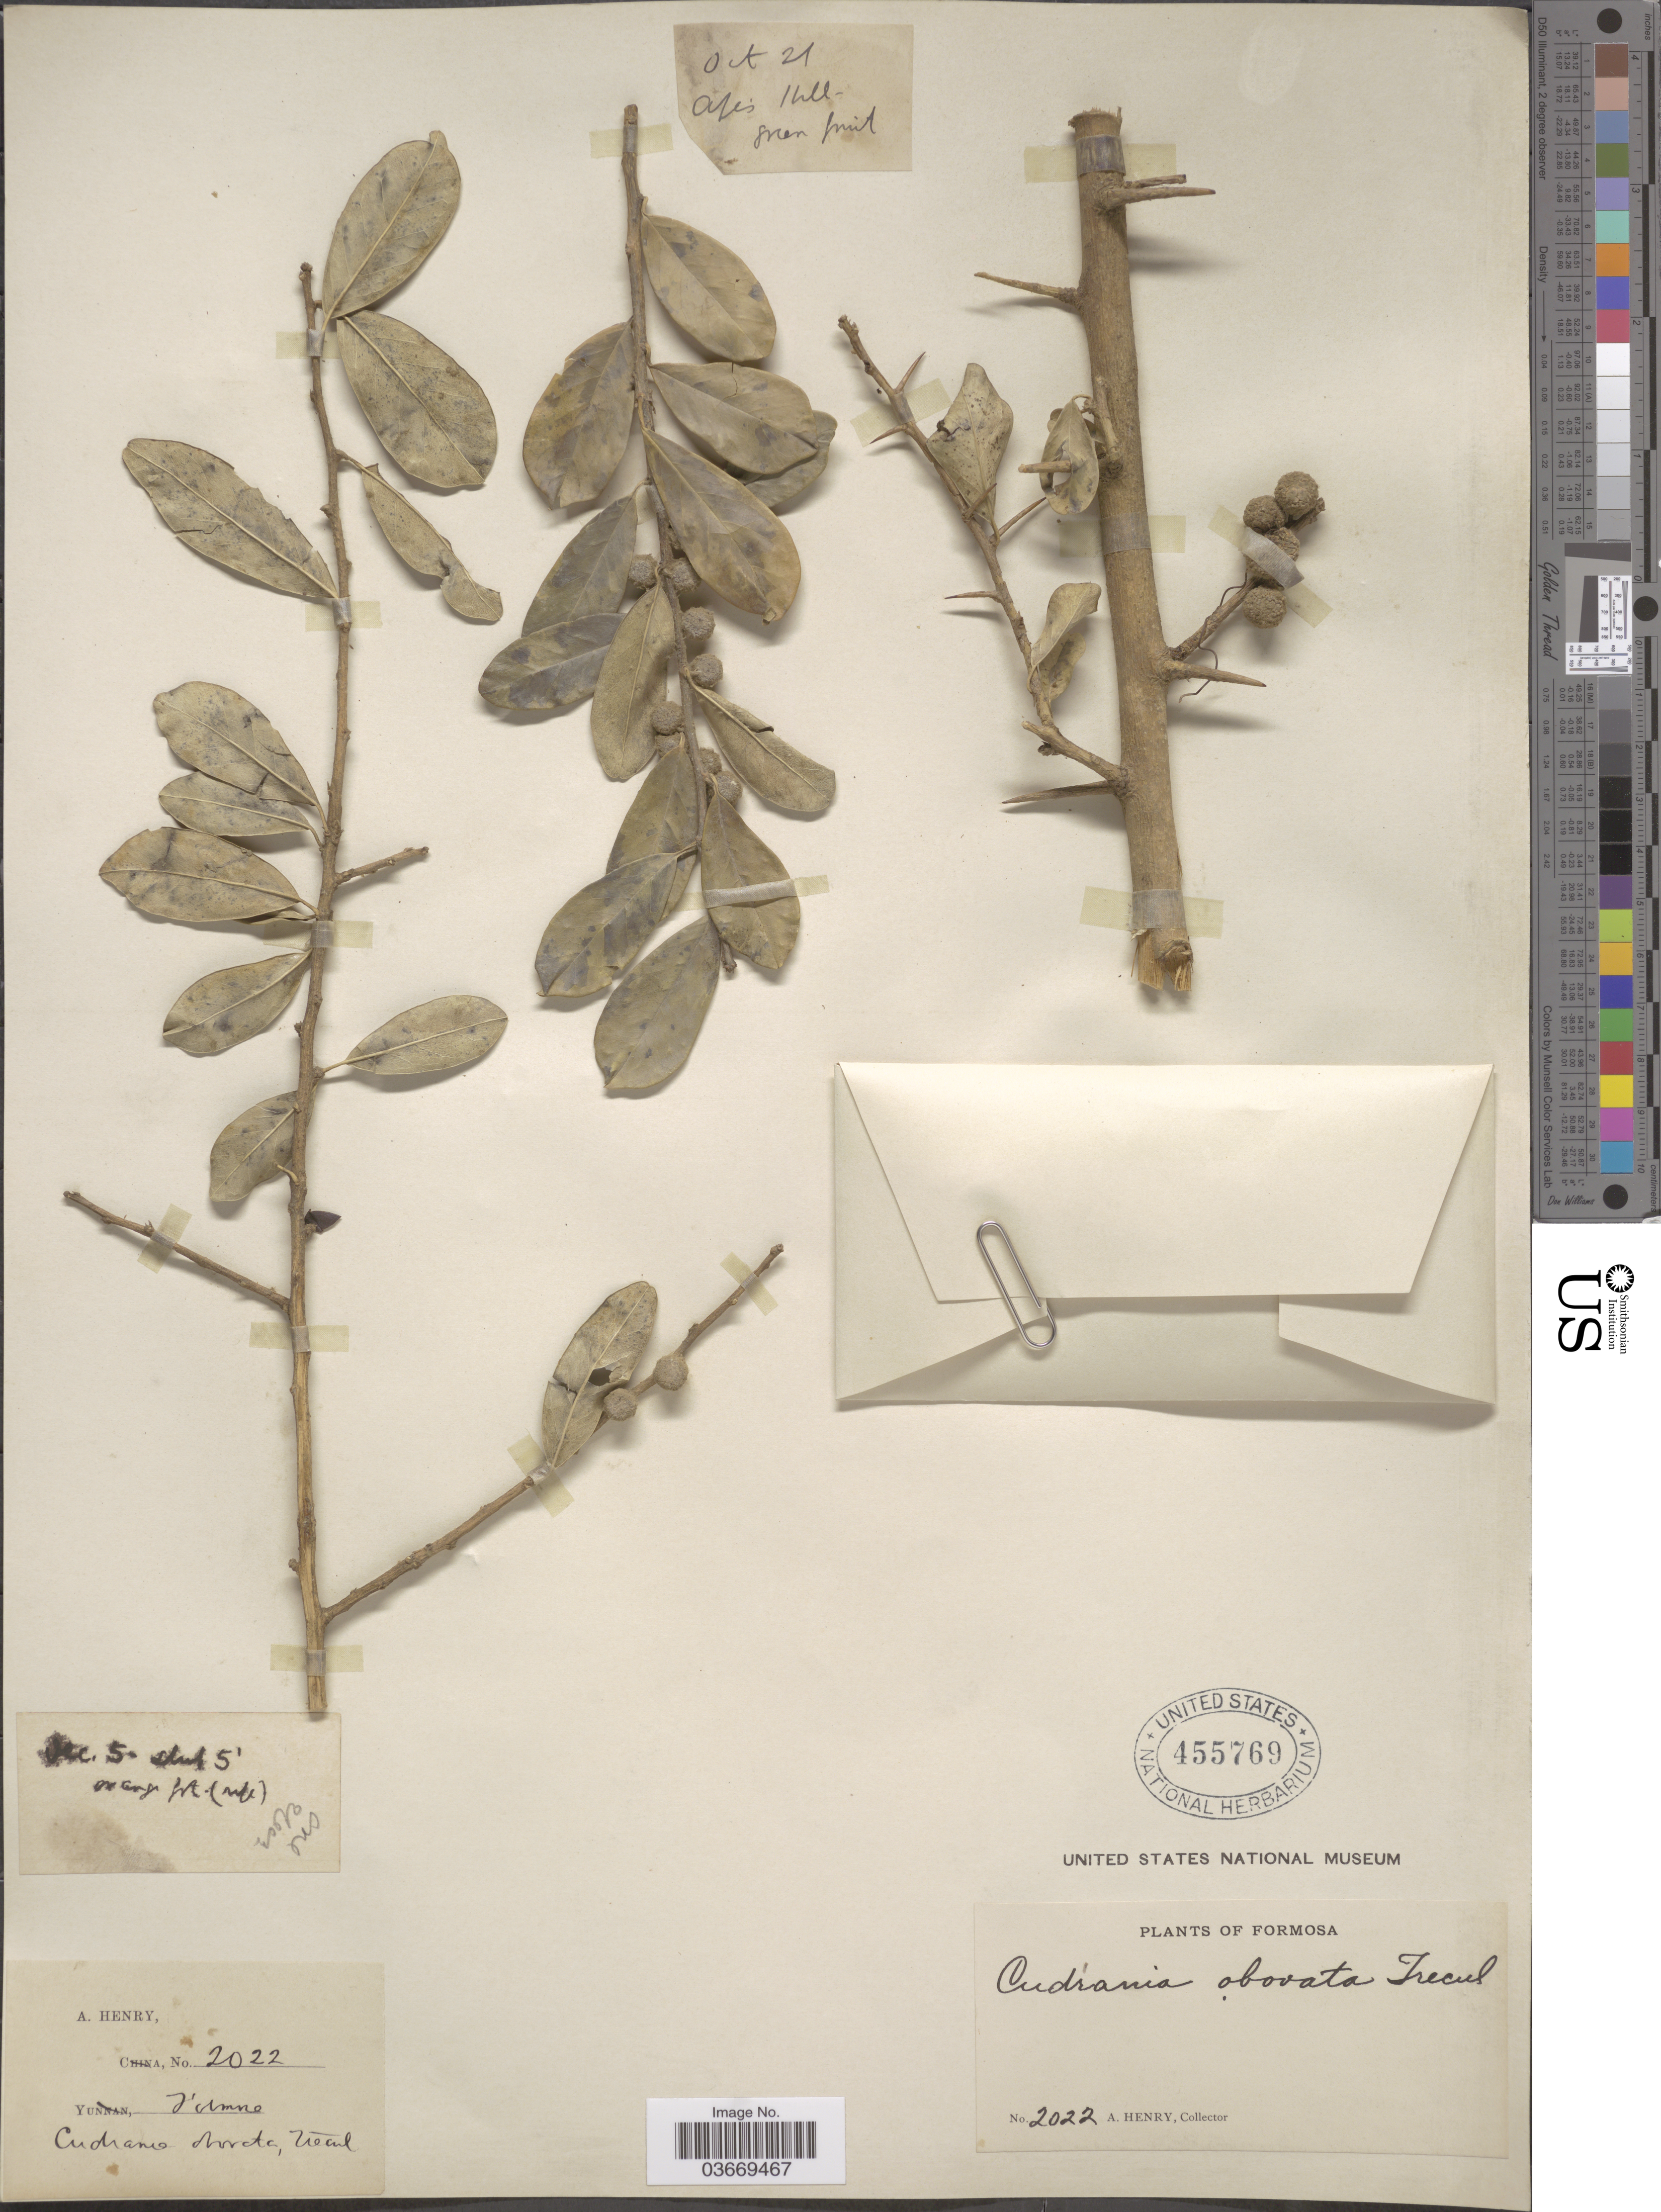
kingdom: Plantae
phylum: Tracheophyta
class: Magnoliopsida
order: Rosales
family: Moraceae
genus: Maclura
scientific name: Maclura cochinchinensis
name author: (Lour.) Corner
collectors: A. Henry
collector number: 2022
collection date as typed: Transcribed d/m/y: /12/4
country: Taiwan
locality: Formosa.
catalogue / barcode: US 455769